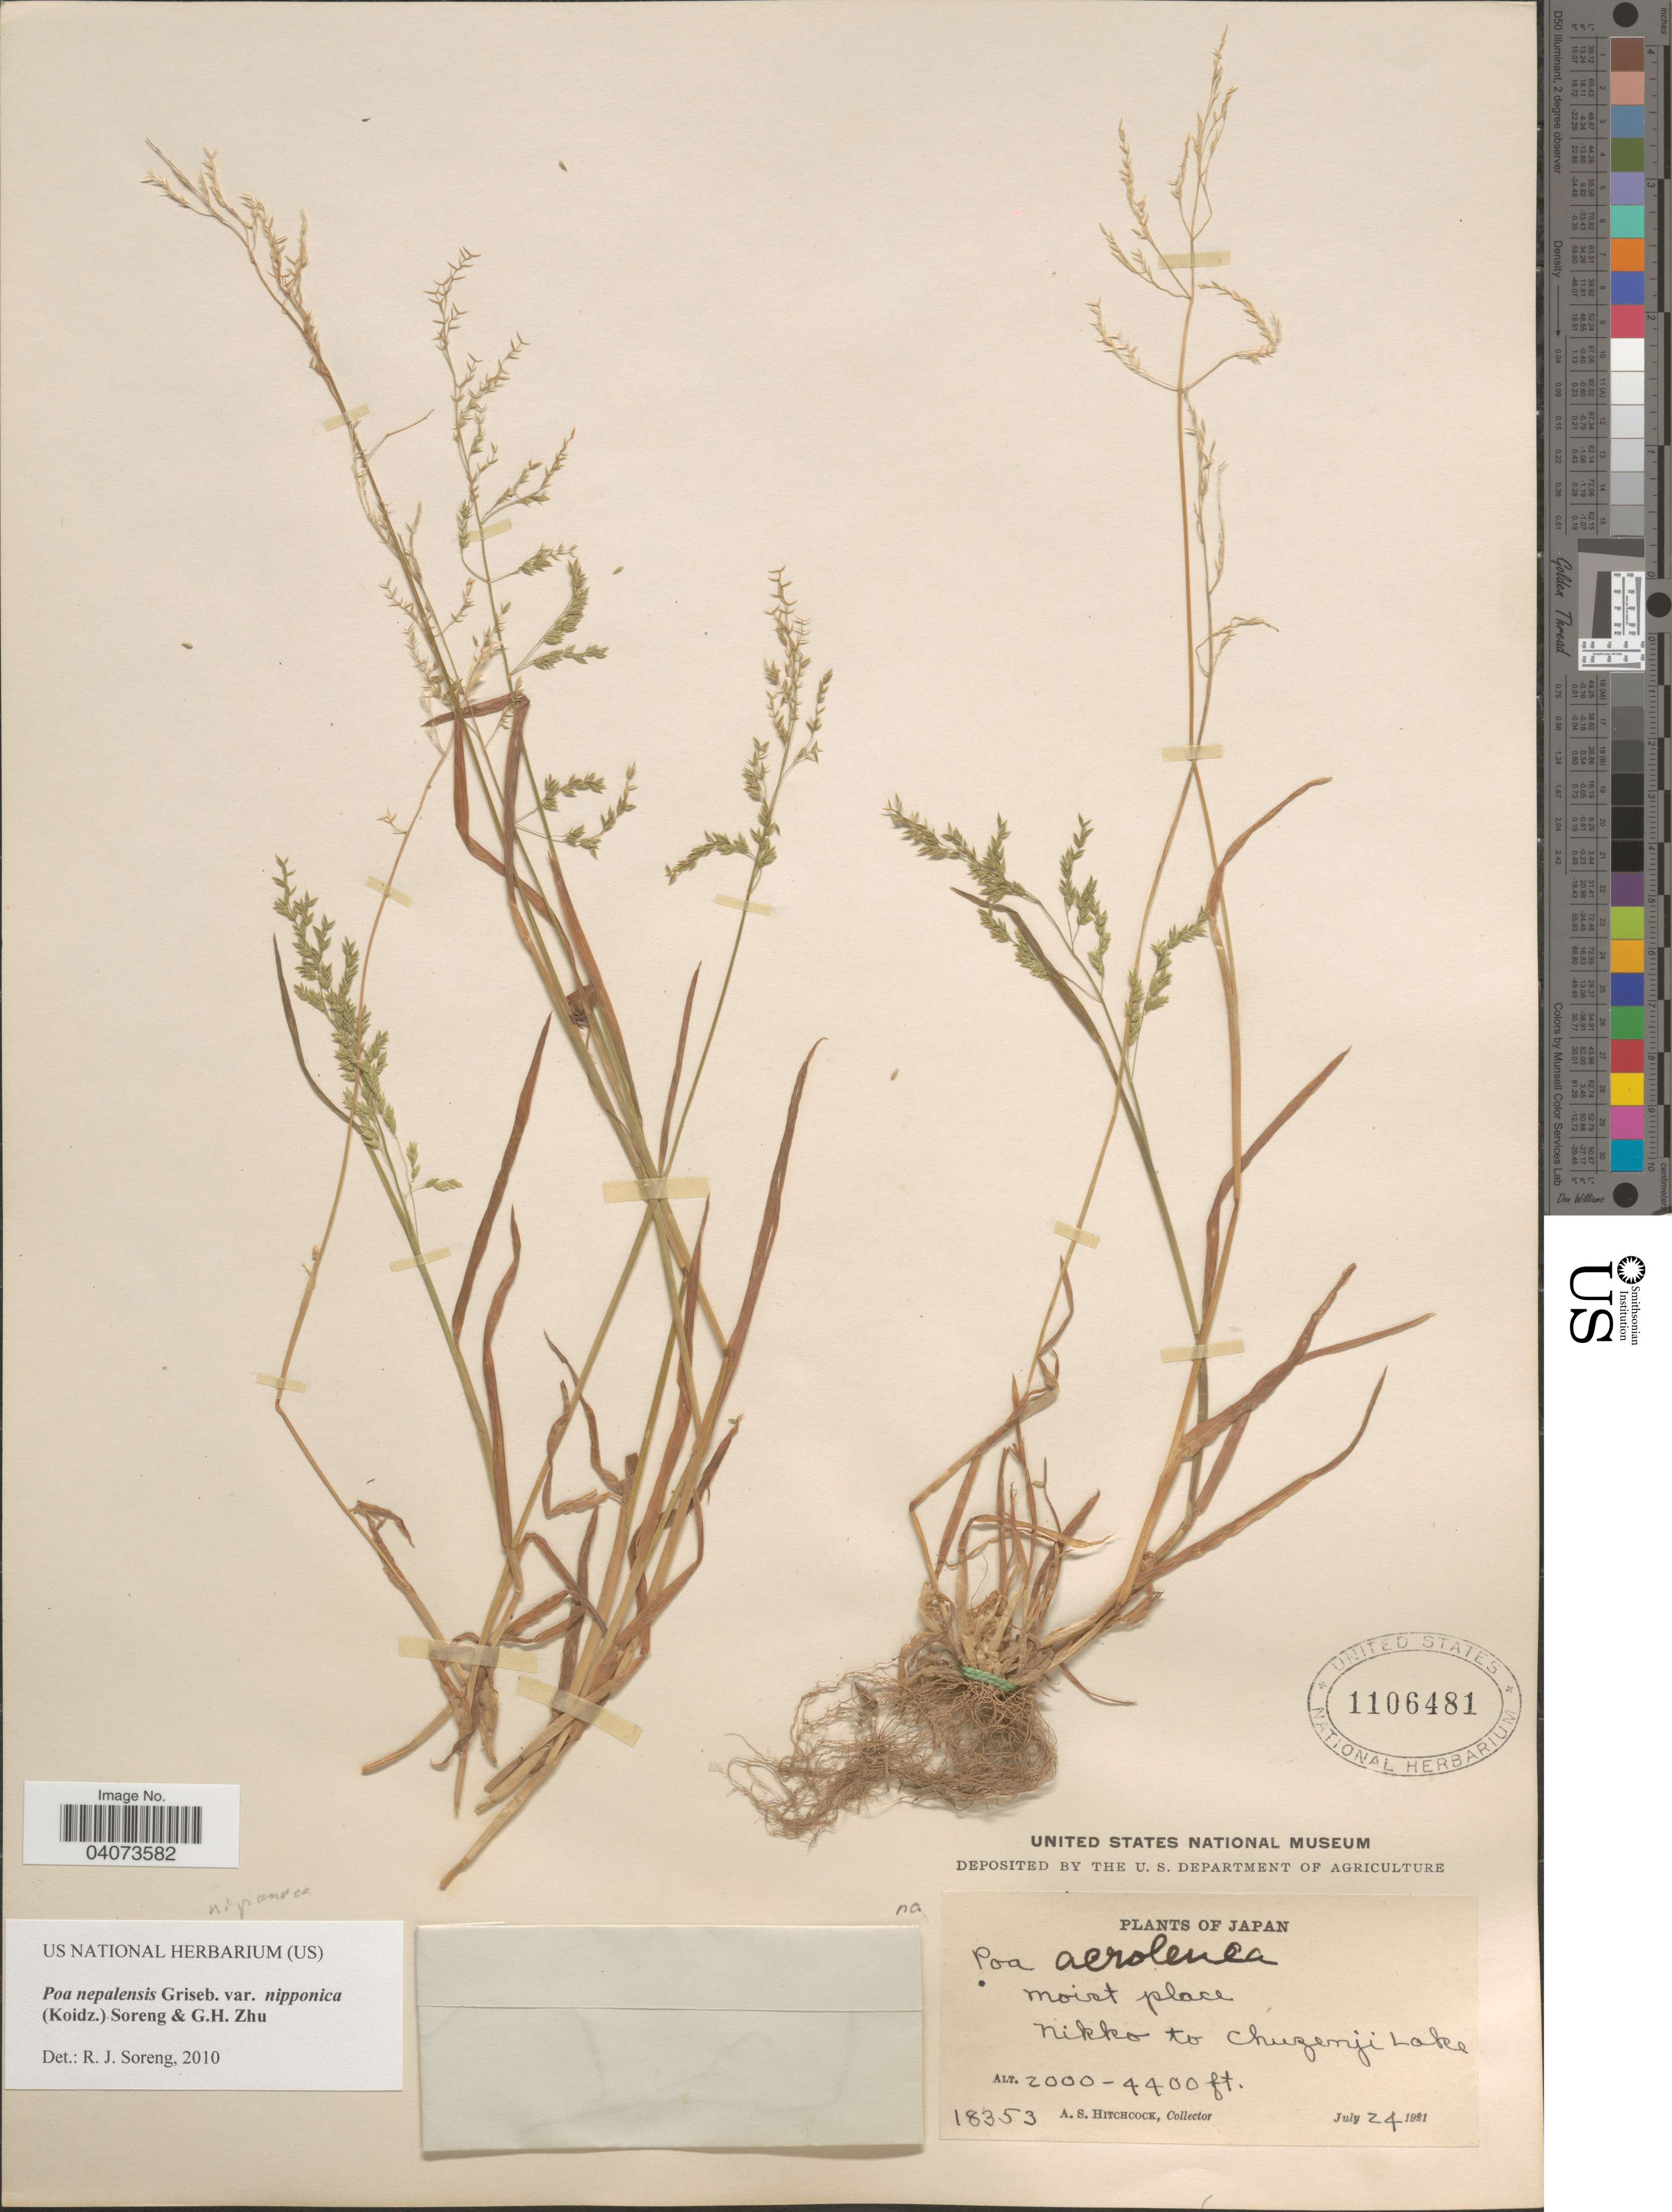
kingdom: Plantae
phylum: Tracheophyta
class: Liliopsida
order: Poales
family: Poaceae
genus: Poa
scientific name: Poa nepalensis var. nipponica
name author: (Koidz.) Soreng & G.H. Zhu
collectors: A. S. Hitchcock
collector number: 18353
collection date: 1921-07-24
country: Japan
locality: Moist place. Nikko to Chuzenji Lake.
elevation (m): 610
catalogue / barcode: US 1106481